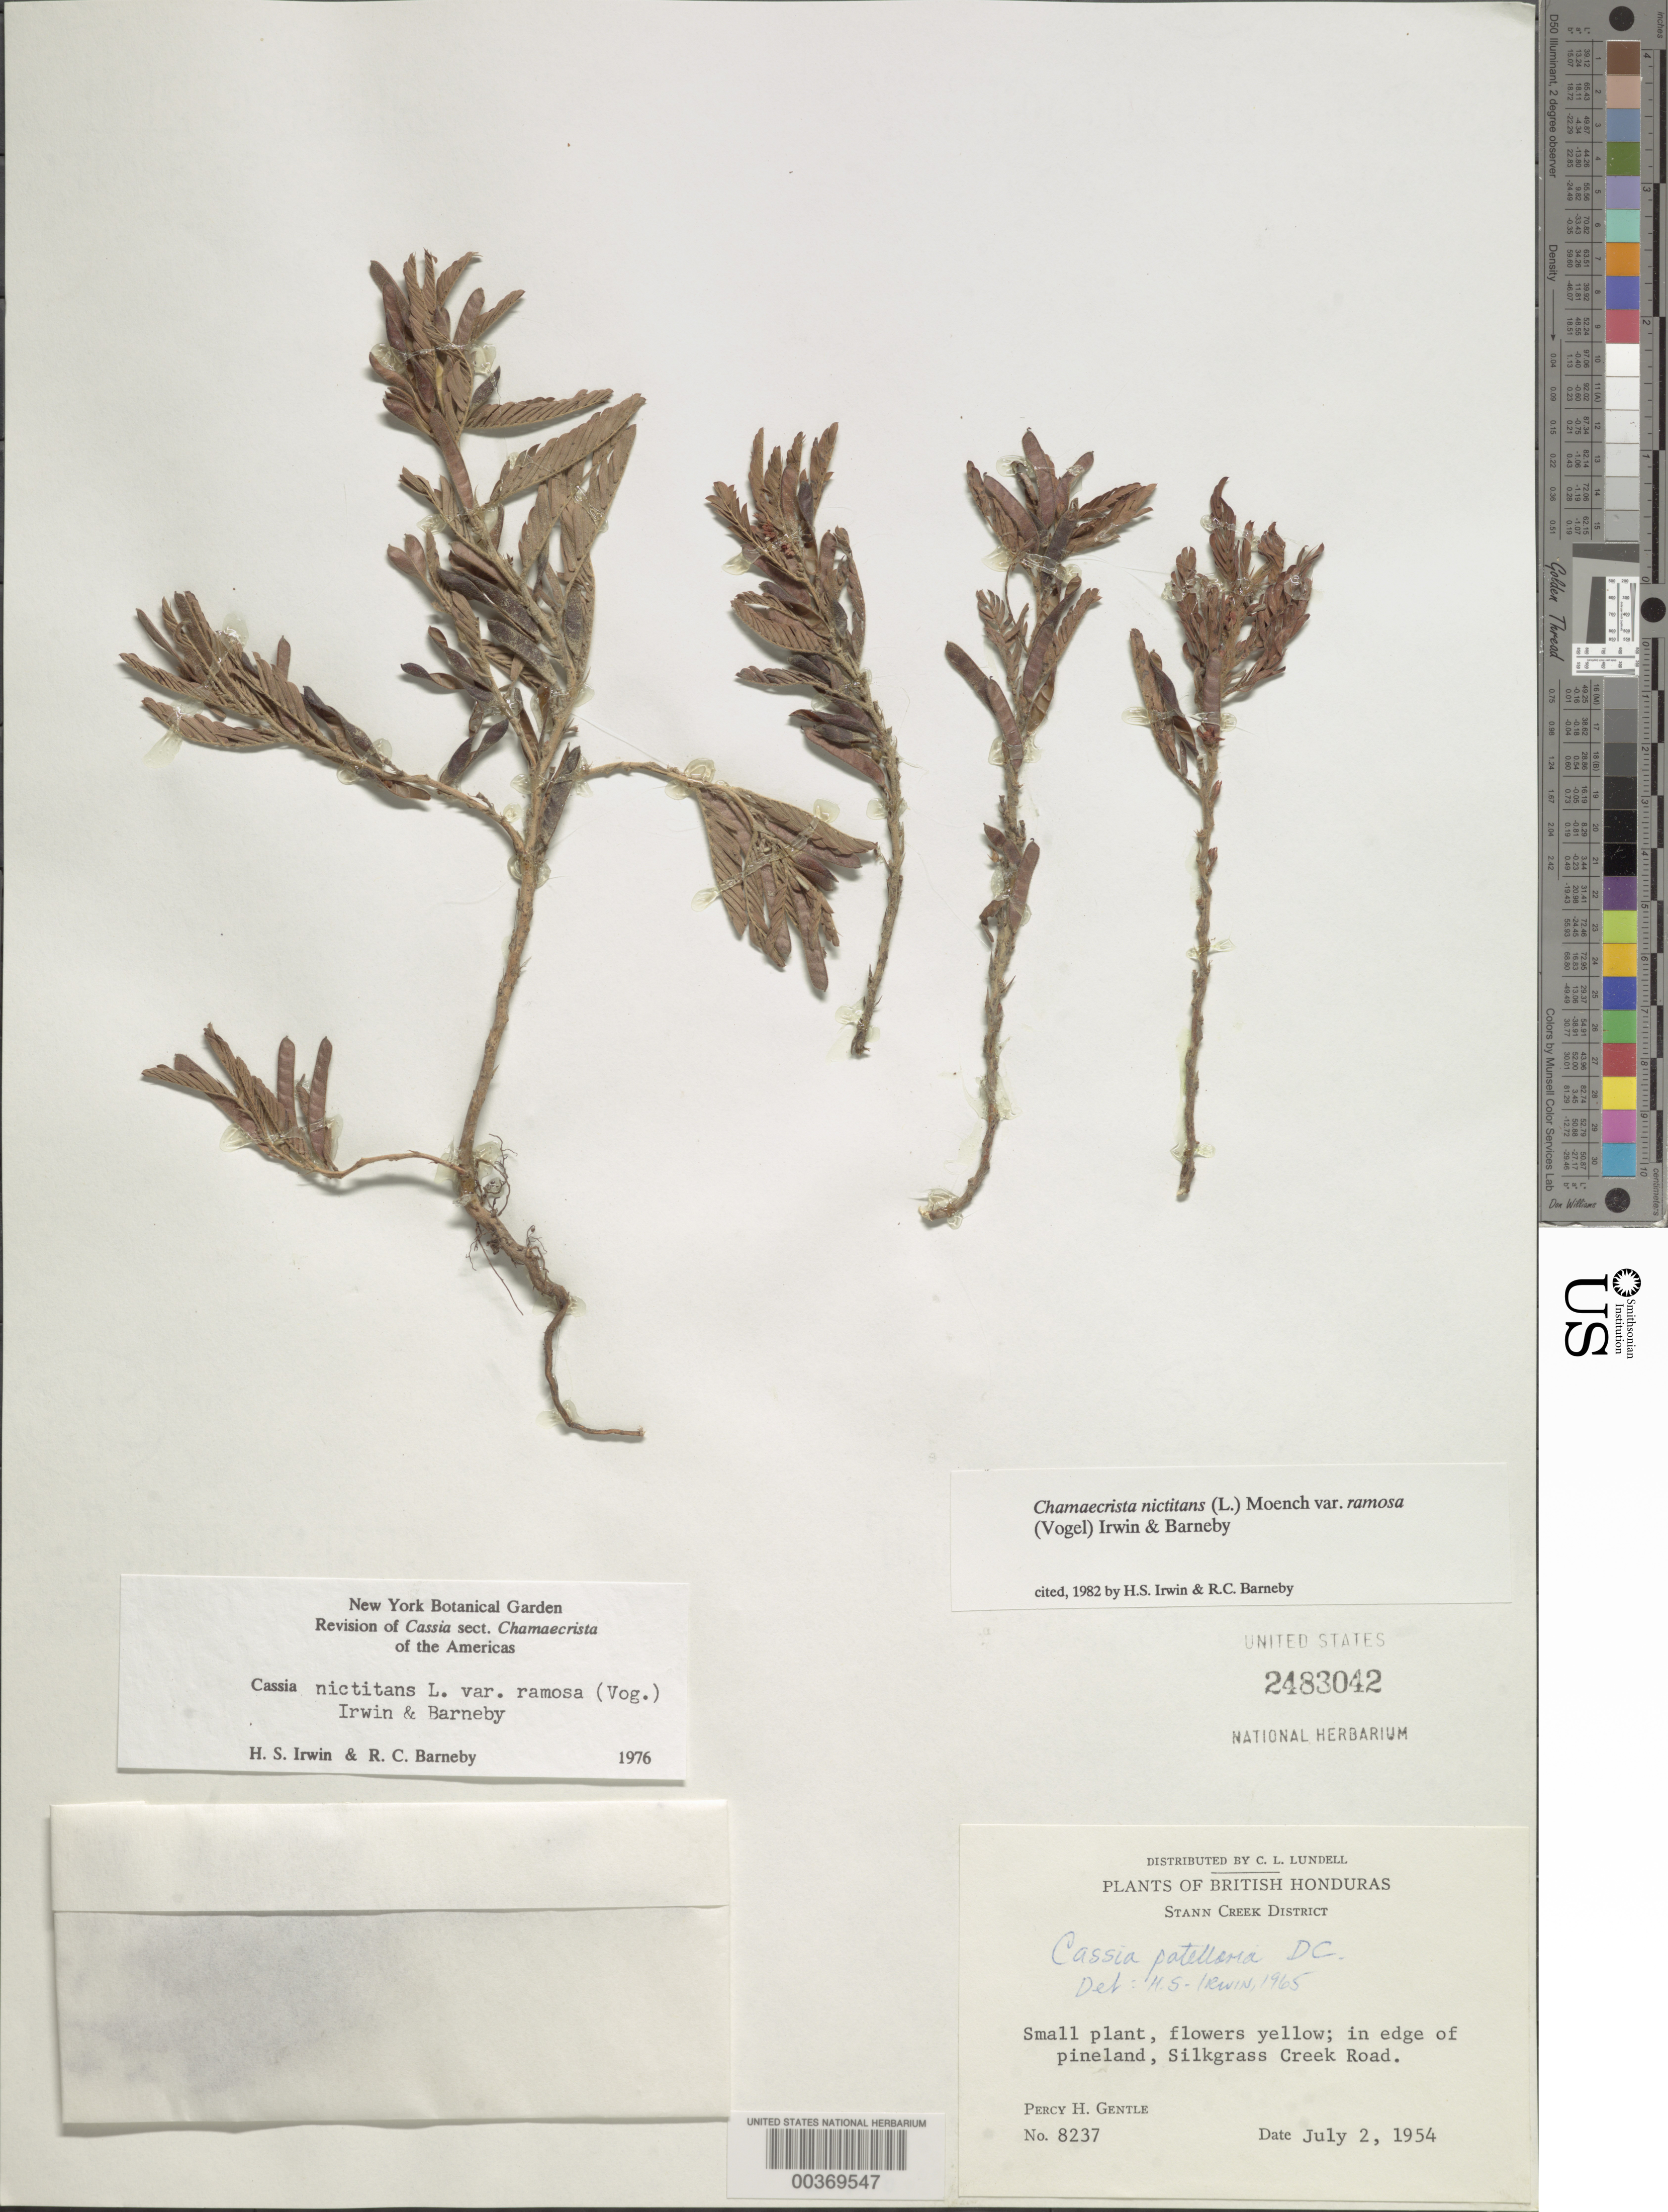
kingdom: Plantae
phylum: Tracheophyta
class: Magnoliopsida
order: Fabales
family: Fabaceae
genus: Chamaecrista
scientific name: Chamaecrista nictitans var. ramosa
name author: (Vogel) H.S. Irwin & Barneby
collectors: P. H. Gentle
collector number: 8237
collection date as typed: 02 Jul 1954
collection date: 1954-07-02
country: Belize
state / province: Stann Creek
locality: Silk Grass Creek Road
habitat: In edge of pineland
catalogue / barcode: US 2483042